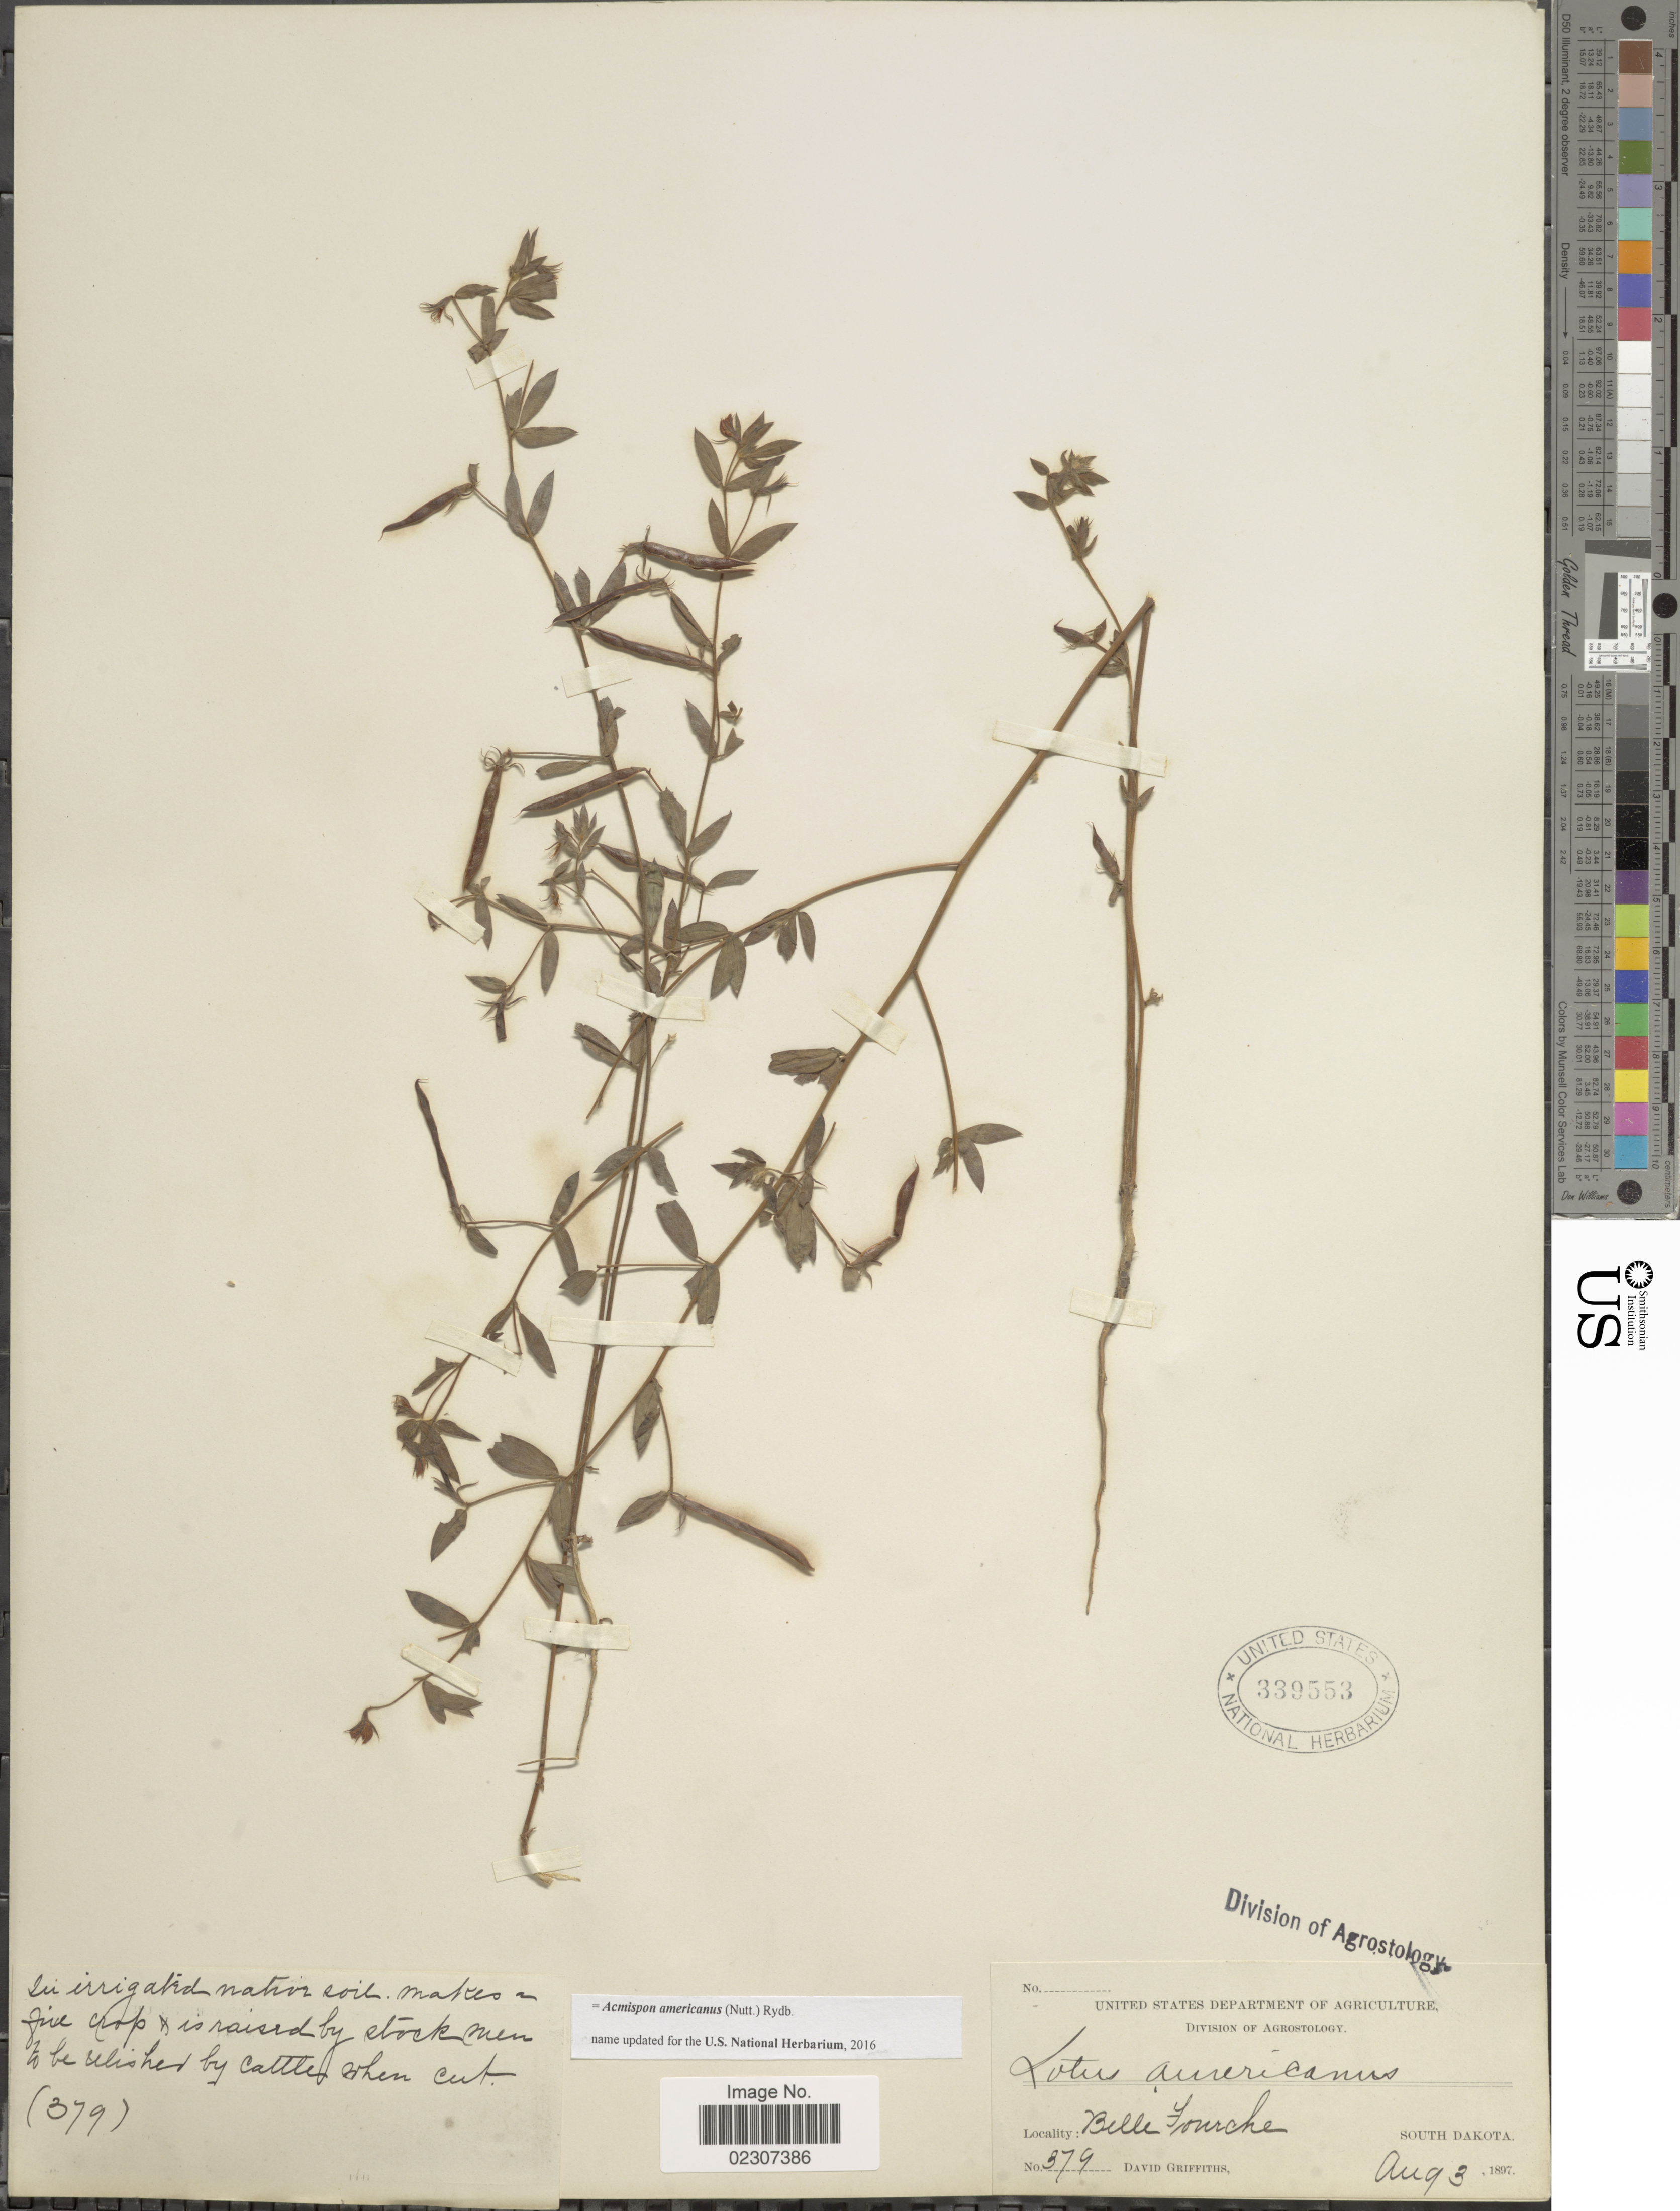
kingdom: Plantae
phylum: Tracheophyta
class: Magnoliopsida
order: Fabales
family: Fabaceae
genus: Acmispon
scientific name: Acmispon americanus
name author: (Nutt.) Rydb.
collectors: D. Griffiths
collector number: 379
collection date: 1897-08-03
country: United States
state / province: South Dakota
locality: Belle Fourcke, South Dakota.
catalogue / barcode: US 339553